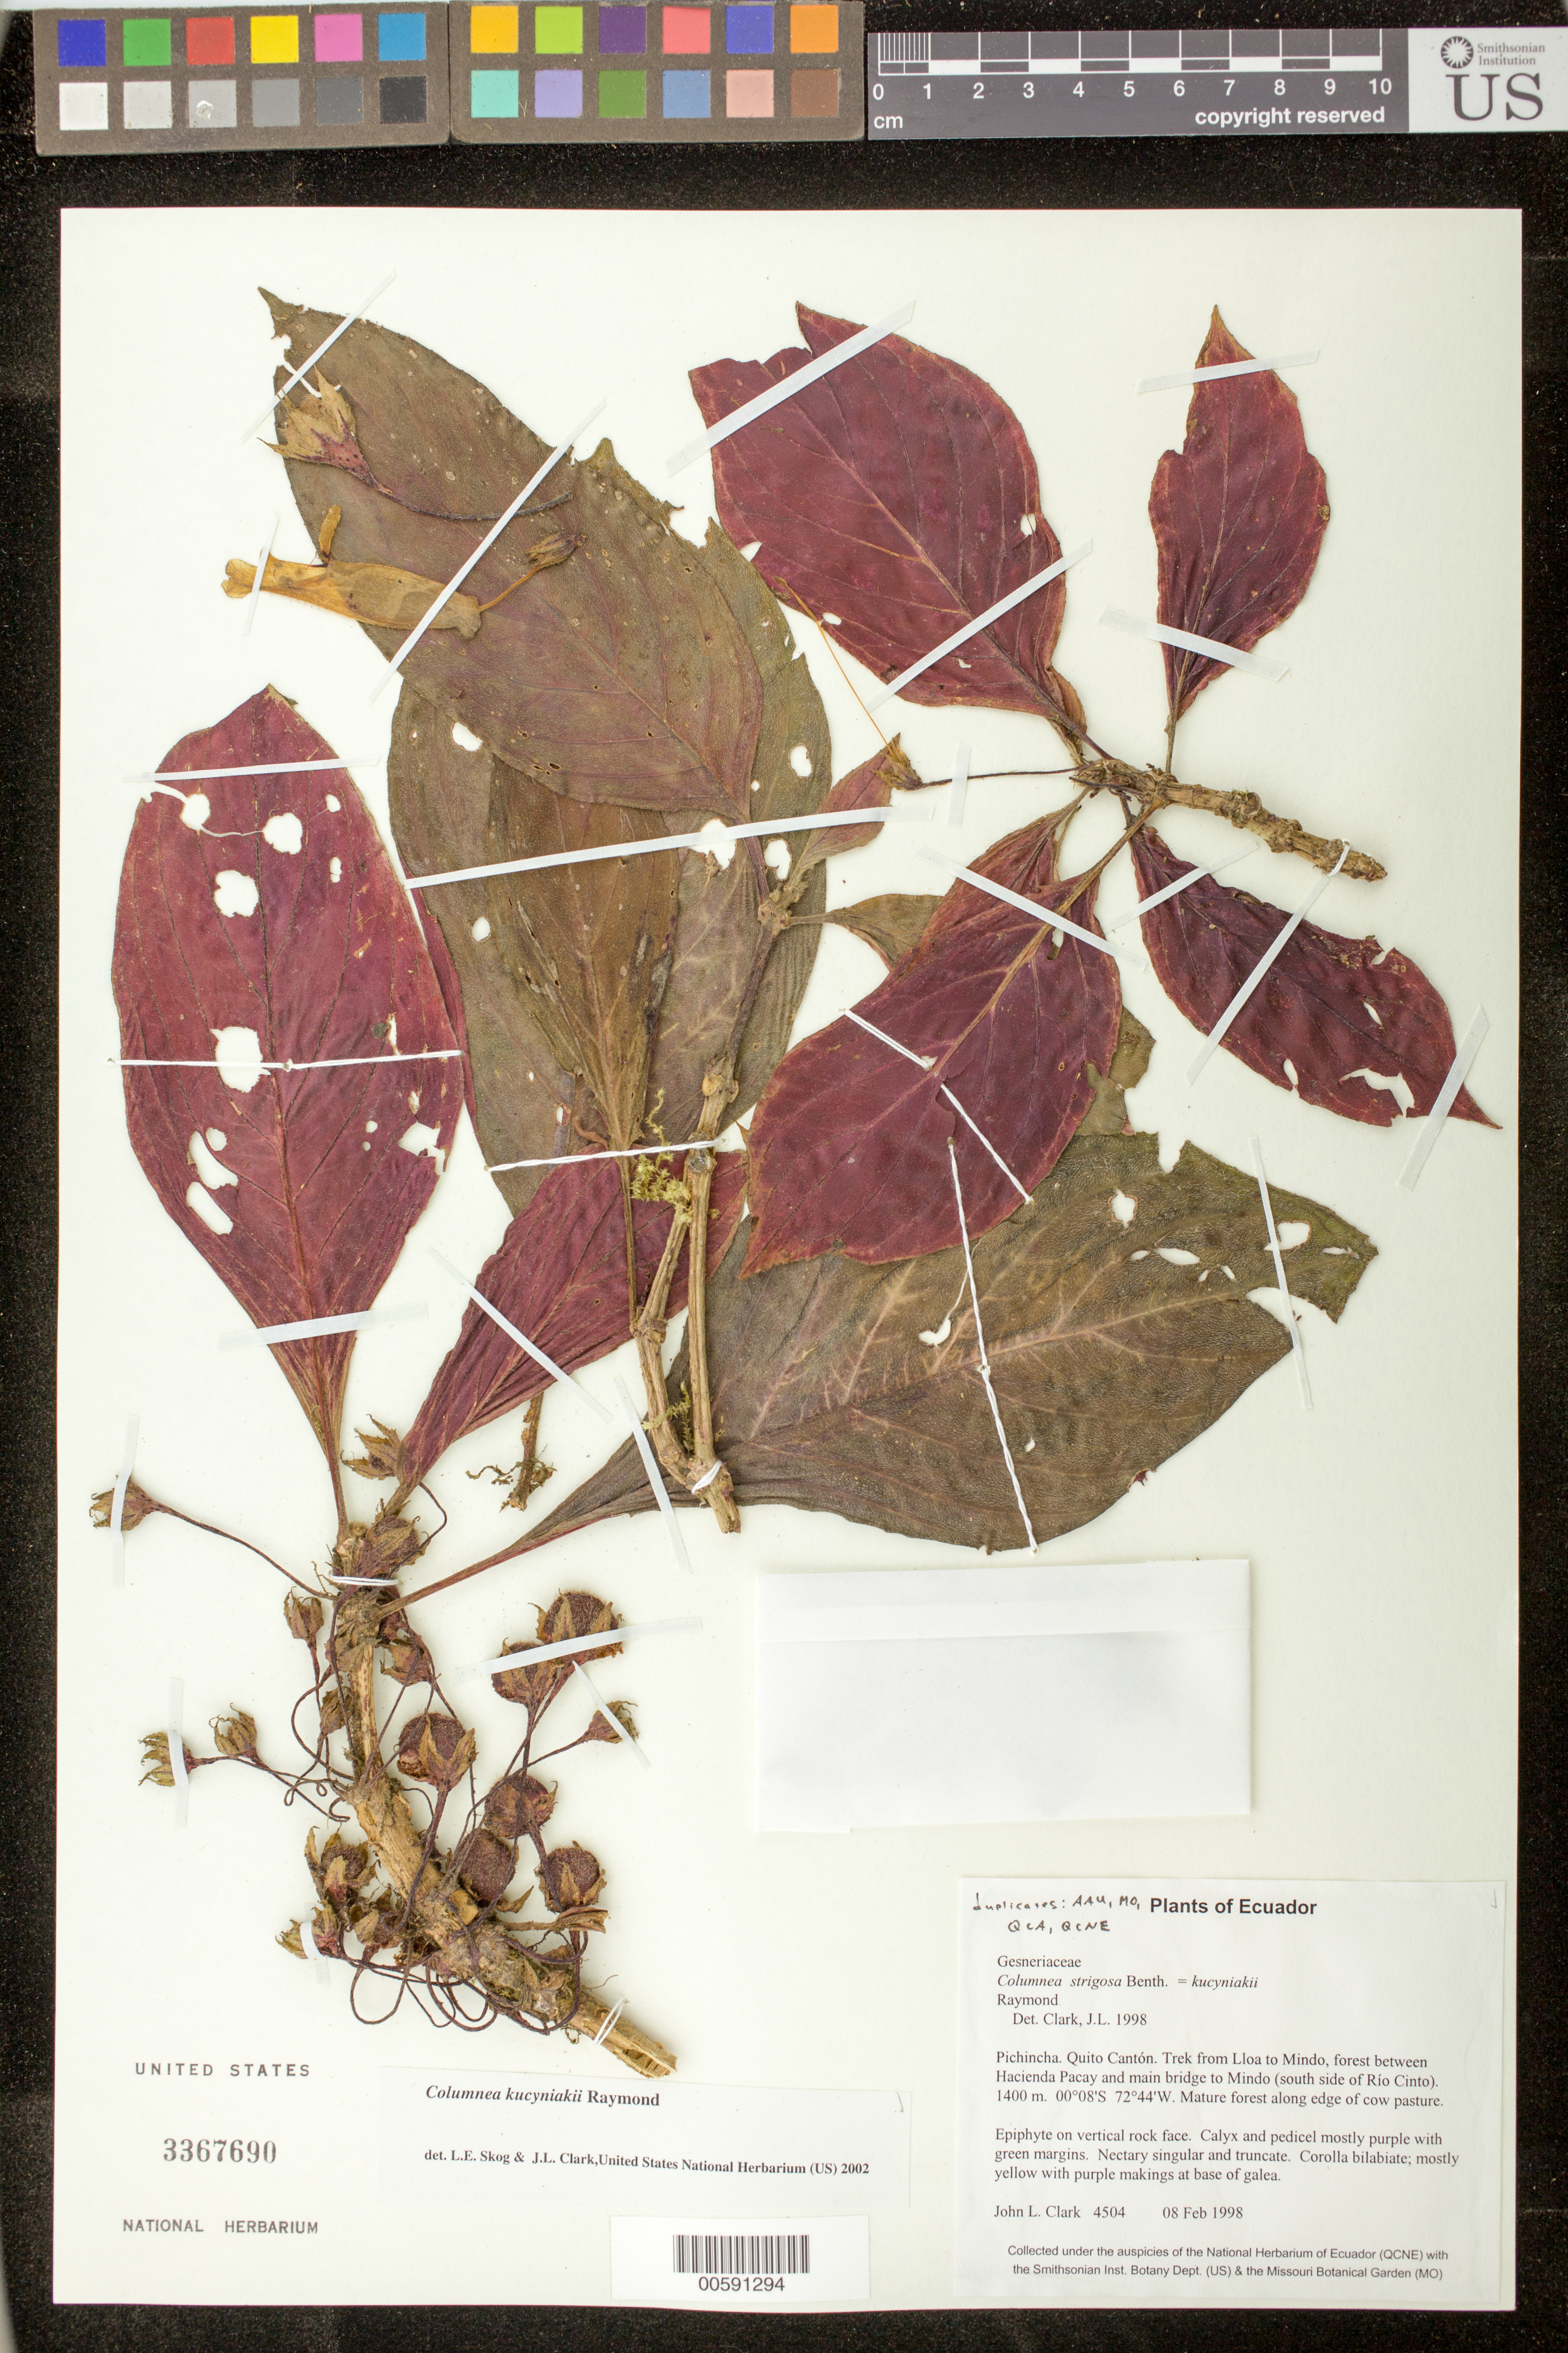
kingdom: Plantae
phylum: Tracheophyta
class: Magnoliopsida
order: Lamiales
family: Gesneriaceae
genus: Columnea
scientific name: Columnea kucyniakii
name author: Raymond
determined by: Clark, J. L.; Skog, Laurence E.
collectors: J. L. Clark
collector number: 4504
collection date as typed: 08 Feb 1998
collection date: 1998-02-08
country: Ecuador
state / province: Pichincha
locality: Quito Cantón. Trek from Lloa to Mindo, forest between Hacienda Pacay and main bridge to Mindo (south side of Río Cinto).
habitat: Mature forest along edge of cow pasture.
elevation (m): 1400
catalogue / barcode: US 3367690